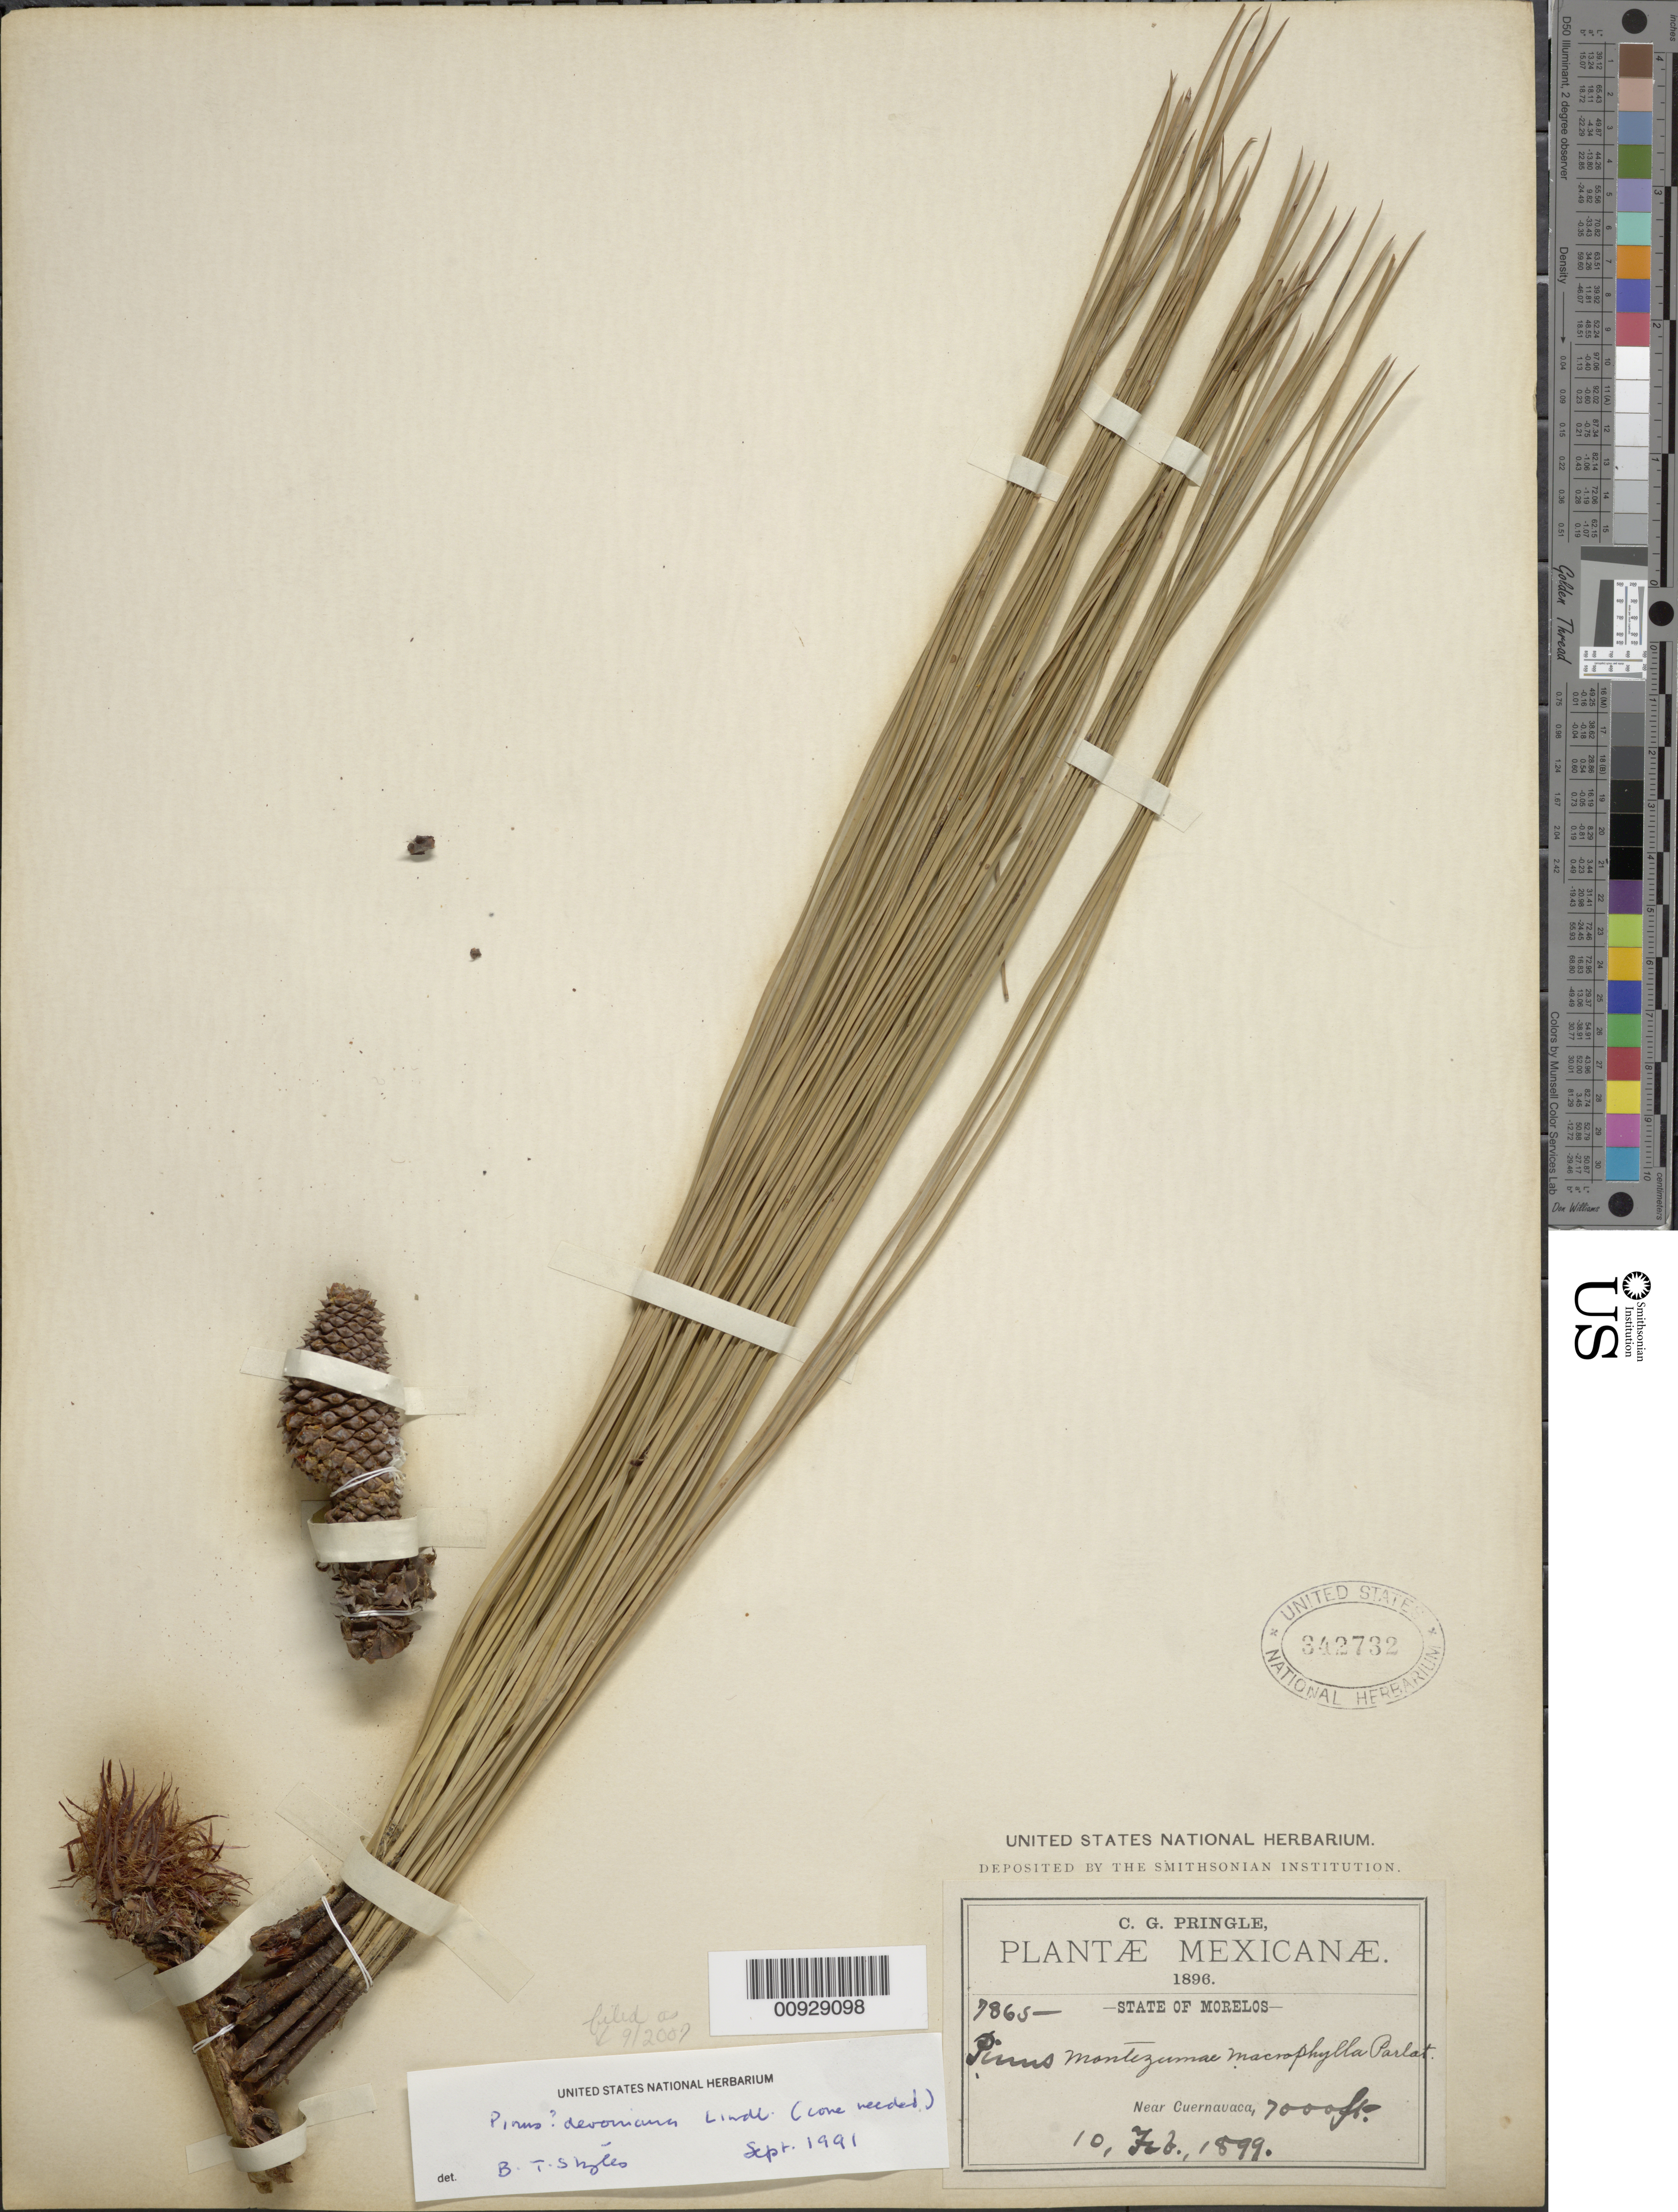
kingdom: Plantae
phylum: Tracheophyta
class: Pinopsida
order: Pinales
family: Pinaceae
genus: Pinus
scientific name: Pinus devoniana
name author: Lindl.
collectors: C. G. Pringle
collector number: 7865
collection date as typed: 10 Feb 1899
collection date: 1899-02-10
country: Mexico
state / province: Morelos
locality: Near Cuernavaca.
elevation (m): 2134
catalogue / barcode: US 342732